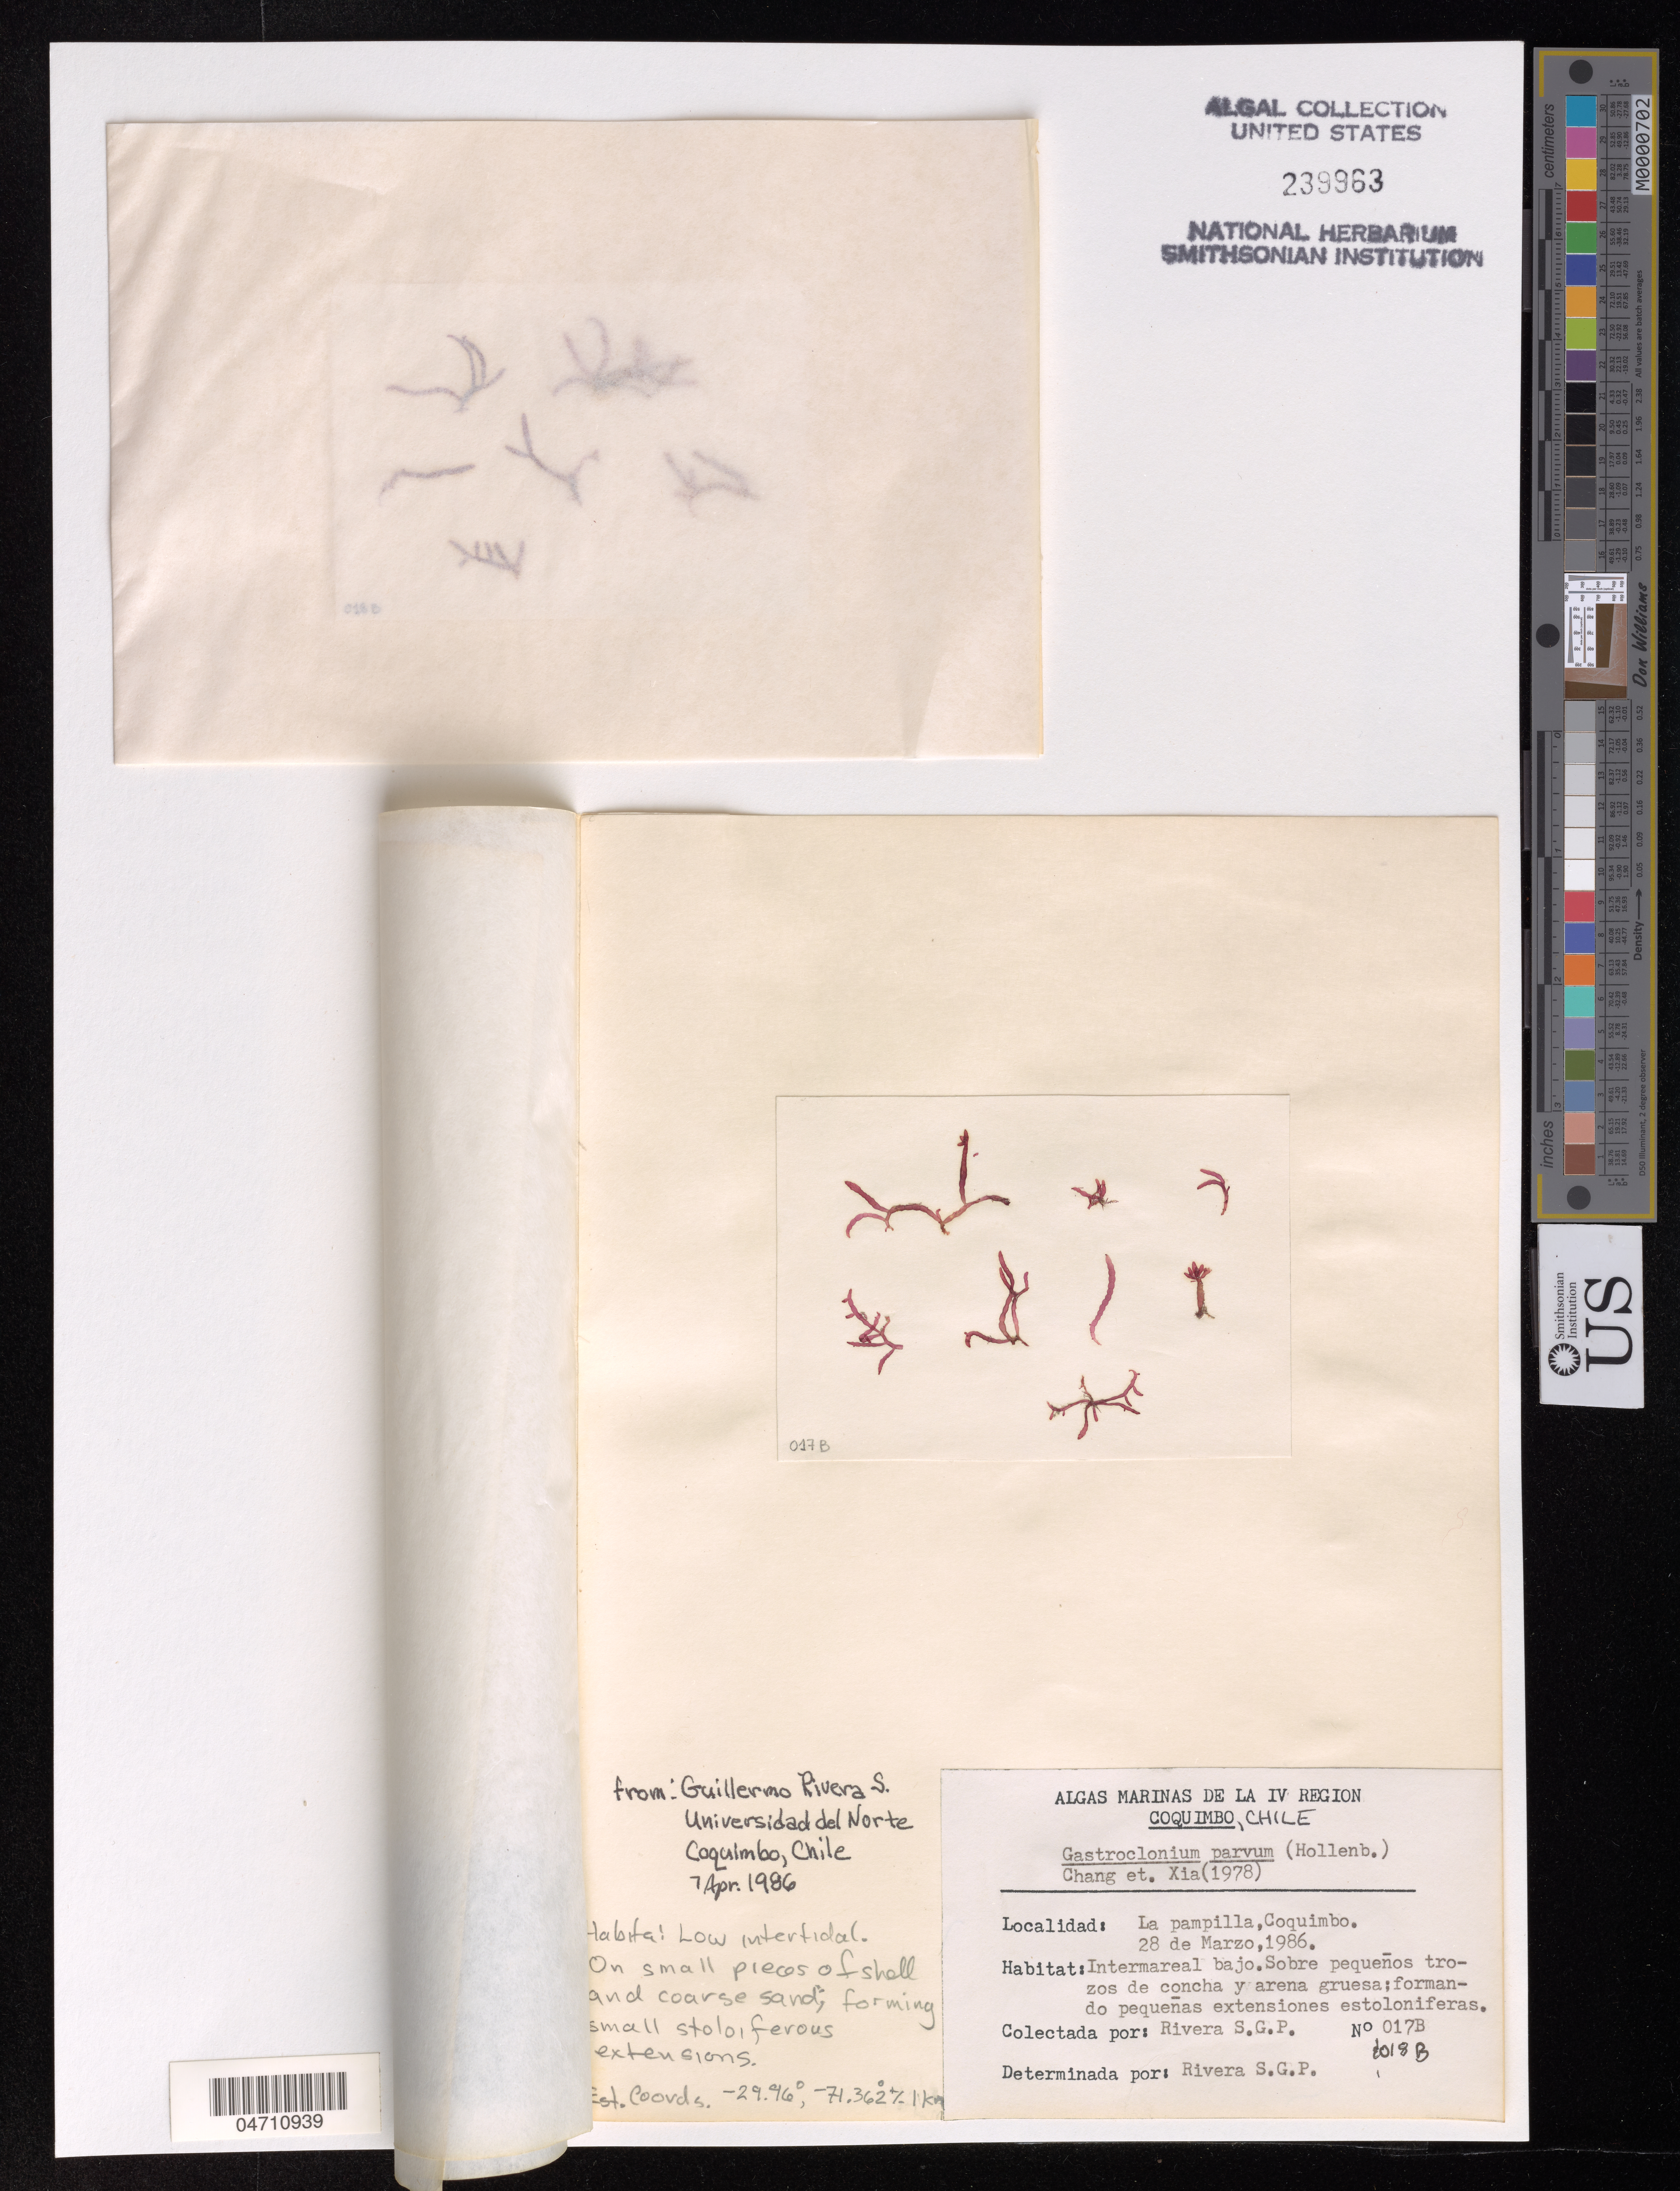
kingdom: Plantae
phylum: Rhodophyta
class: Florideophyceae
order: Rhodymeniales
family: Champiaceae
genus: Gastroclonium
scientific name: Gastroclonium parvum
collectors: S. Rivera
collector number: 017B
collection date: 1986-03-28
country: Chile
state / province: Coquimbo (IV)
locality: La pampilla.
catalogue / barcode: US 239963